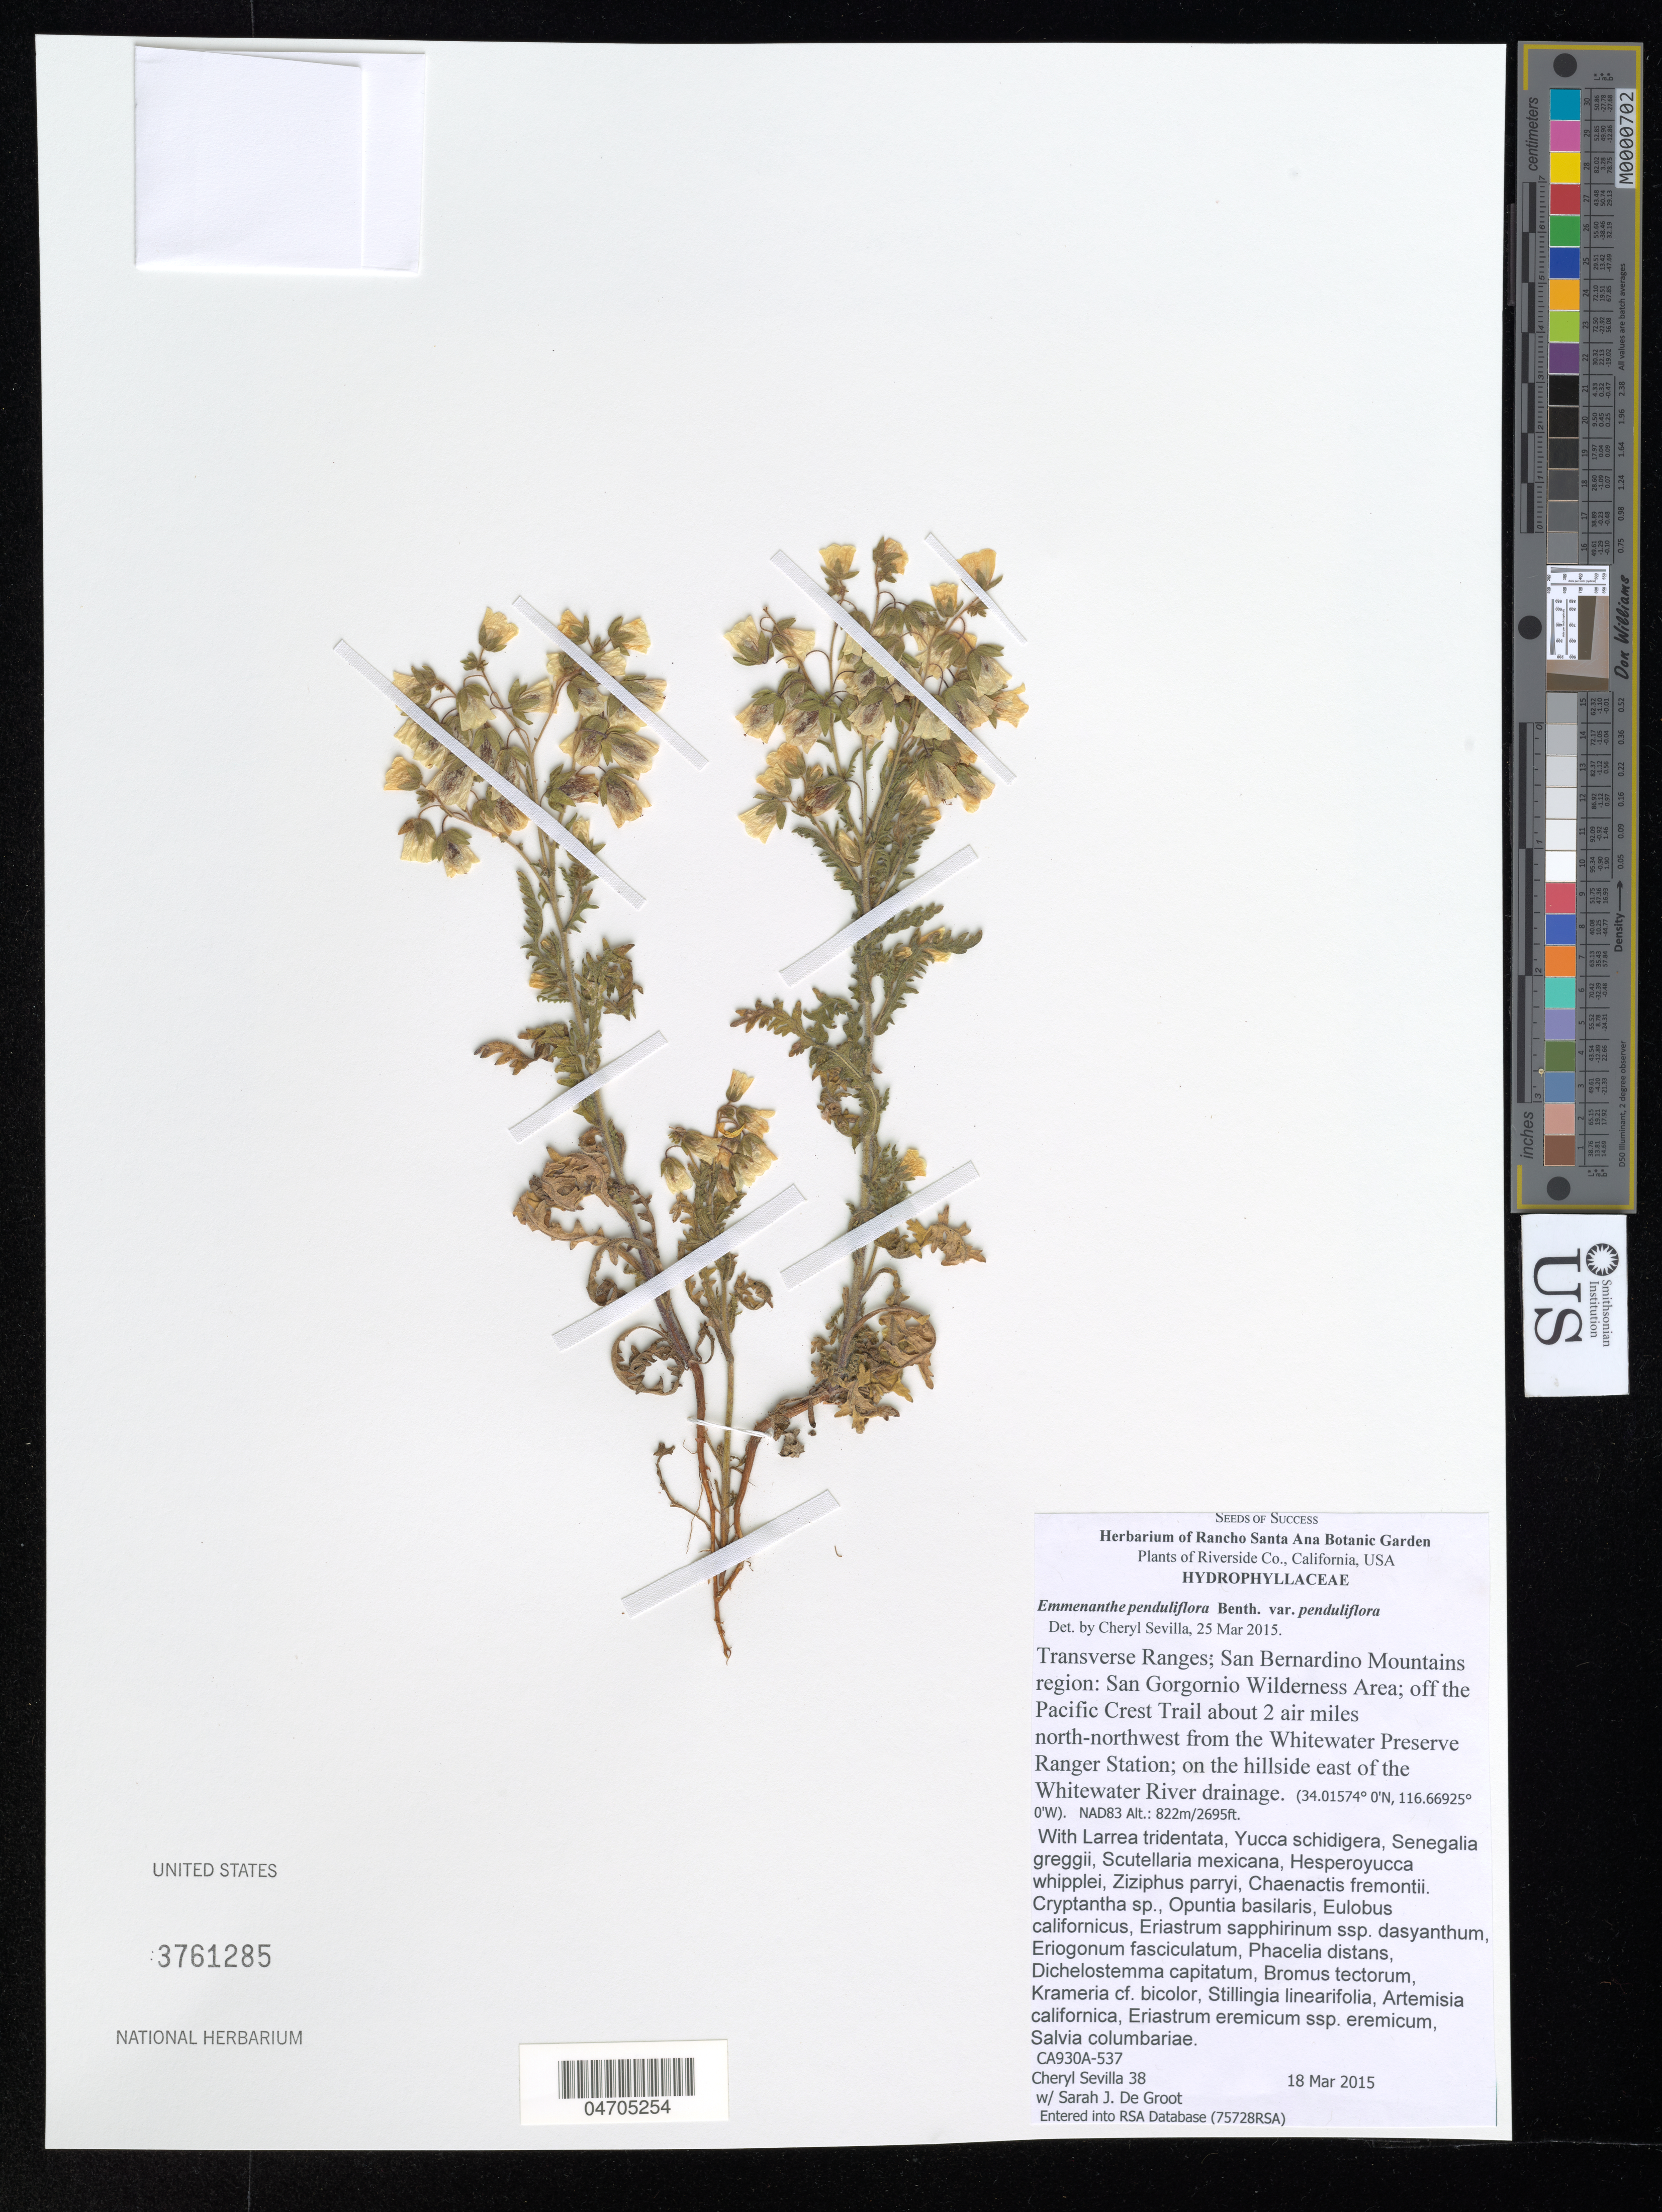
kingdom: Plantae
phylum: Tracheophyta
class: Magnoliopsida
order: Boraginales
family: Hydrophyllaceae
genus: Emmenanthe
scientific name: Emmenanthe penduliflora var. penduliflora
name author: Benth.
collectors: C. Sevilla & S. De Groot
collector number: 38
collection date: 2015-03-18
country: United States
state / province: California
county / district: Riverside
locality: Riverside Co. Transverse Ranges; San Bernardino Mountains region: San Gorgornio Wilderness Area; off the Pacific Crest Trail about 2 air miles north-northwest from the Whitewater Preserve Ranger Station; on the hillside east of the Whitewater River drainage.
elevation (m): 822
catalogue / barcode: US 3761285